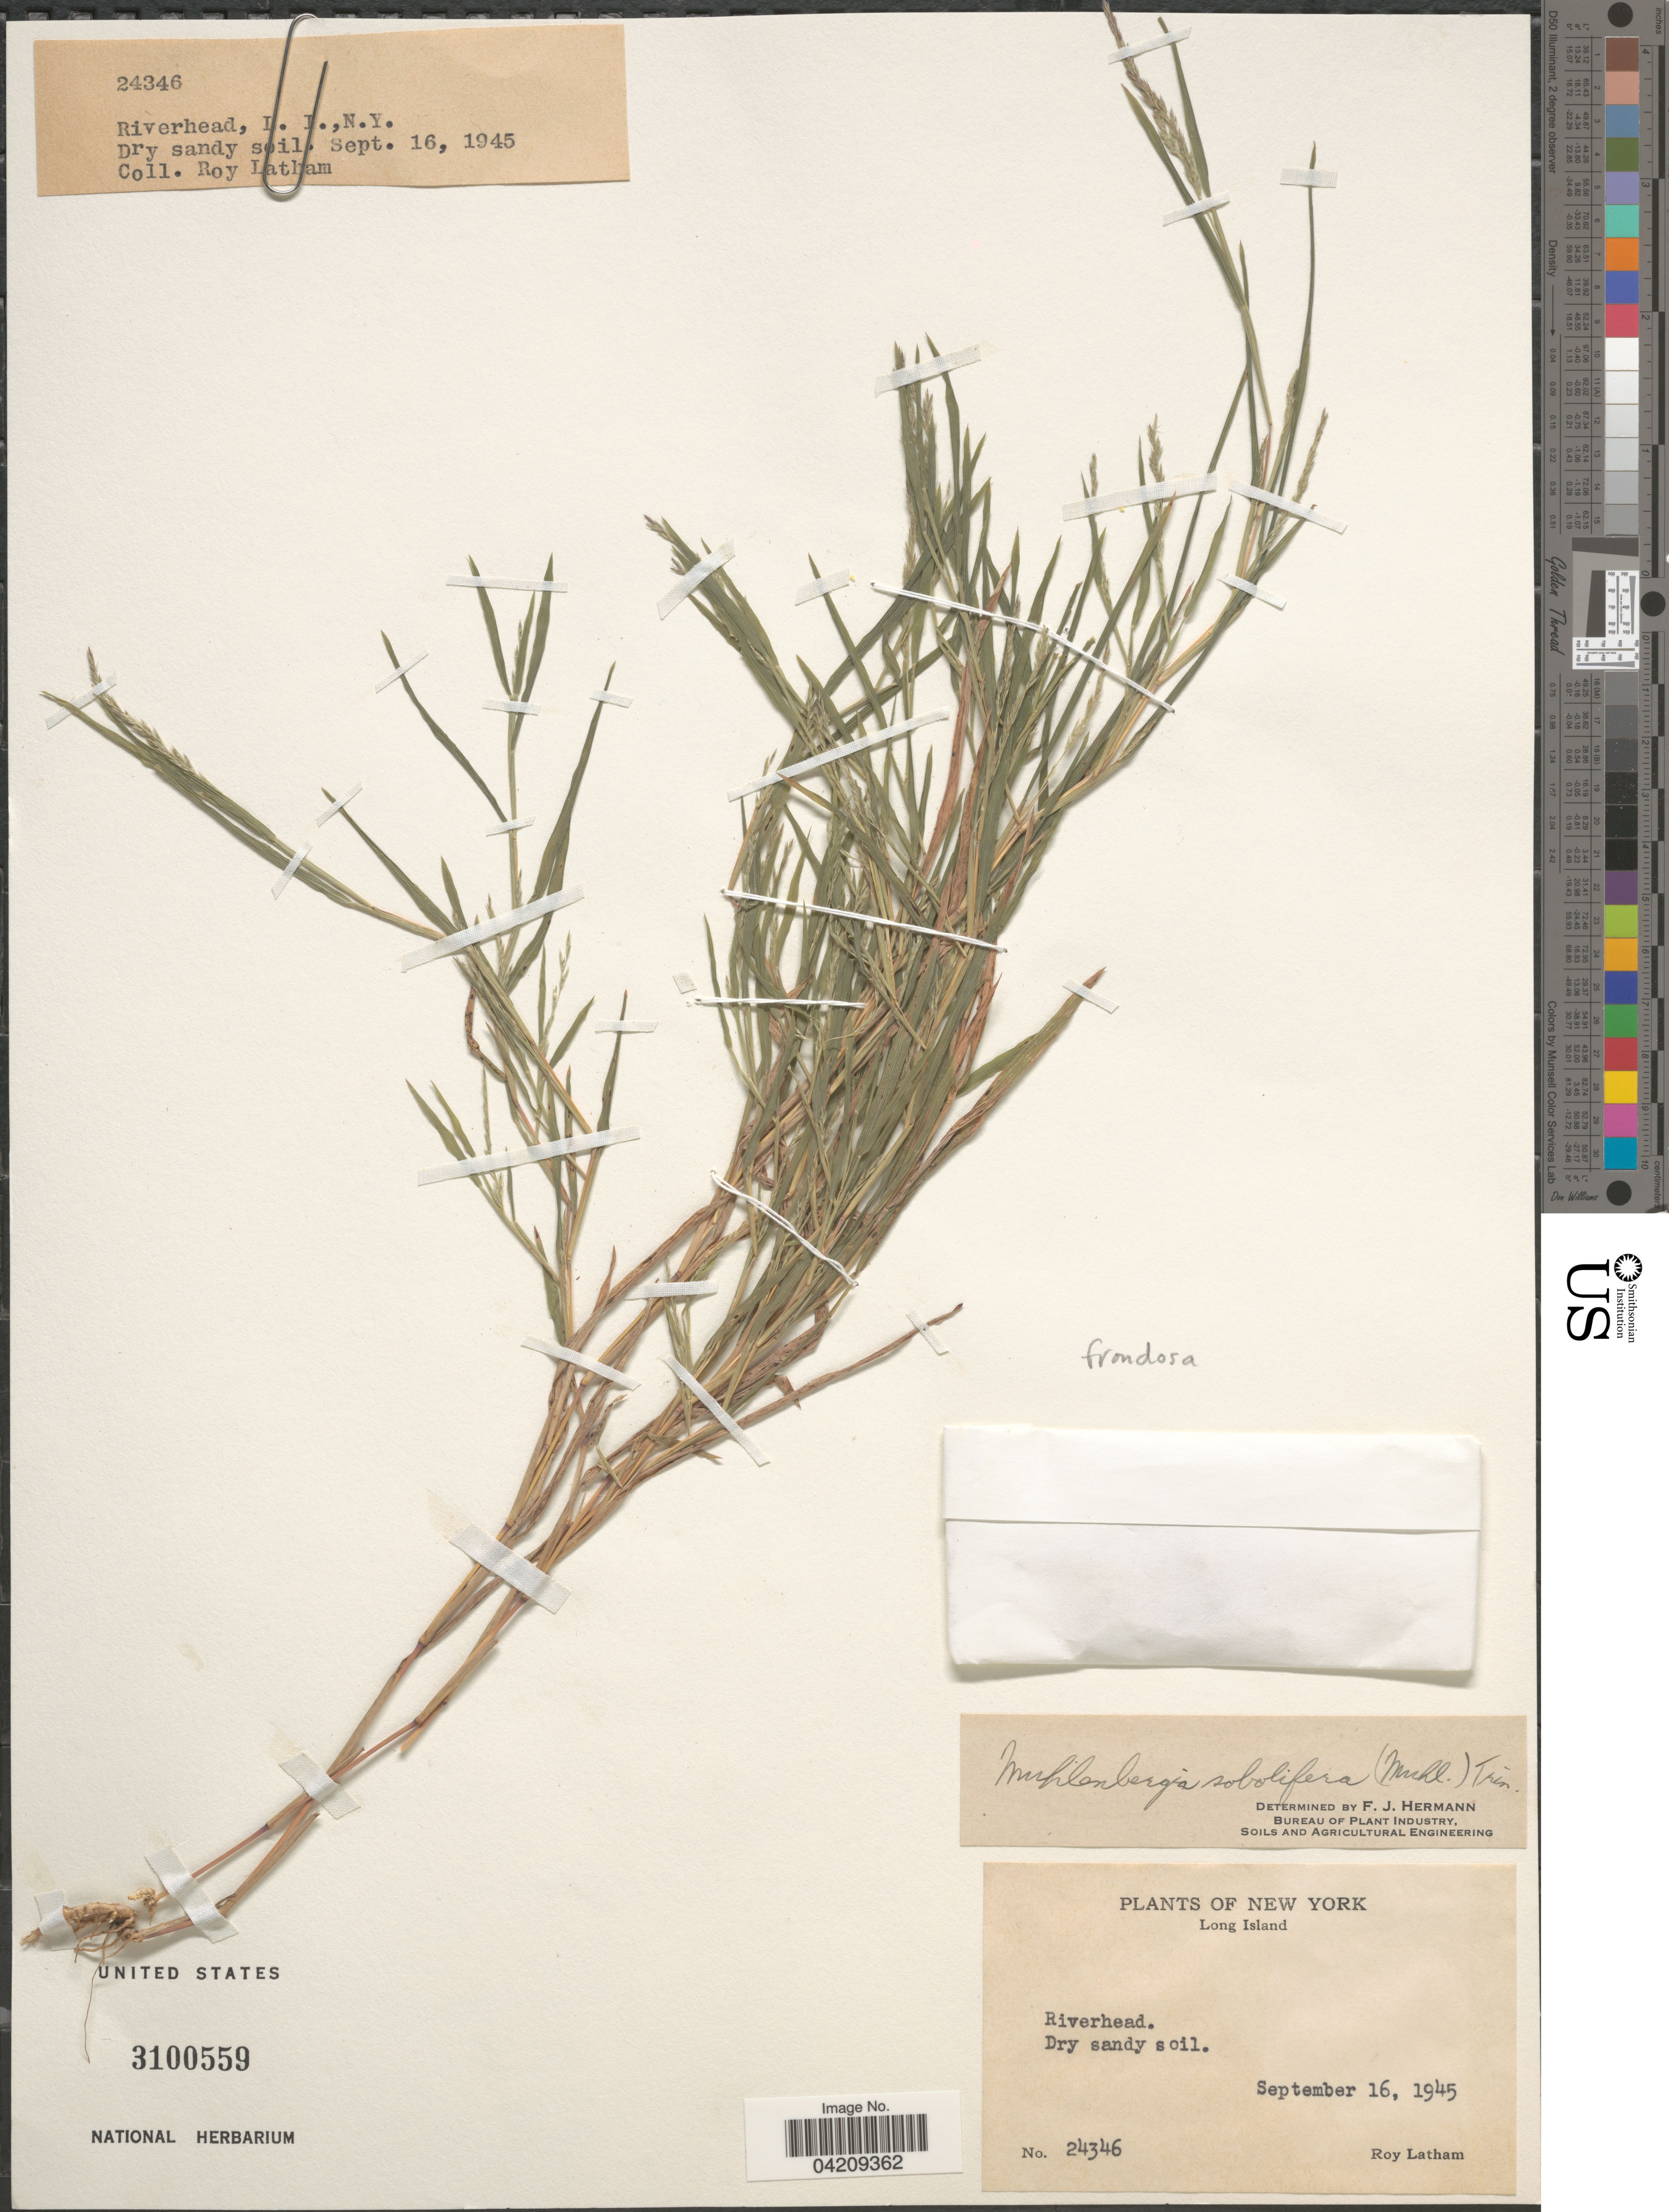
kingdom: Plantae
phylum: Tracheophyta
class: Liliopsida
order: Poales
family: Poaceae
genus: Muhlenbergia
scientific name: Muhlenbergia frondosa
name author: (Poir.) Fernald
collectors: R. Latham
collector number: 24346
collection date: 1945-09-16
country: United States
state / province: New York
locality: Long Island. Riverhead.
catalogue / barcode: US 3100559